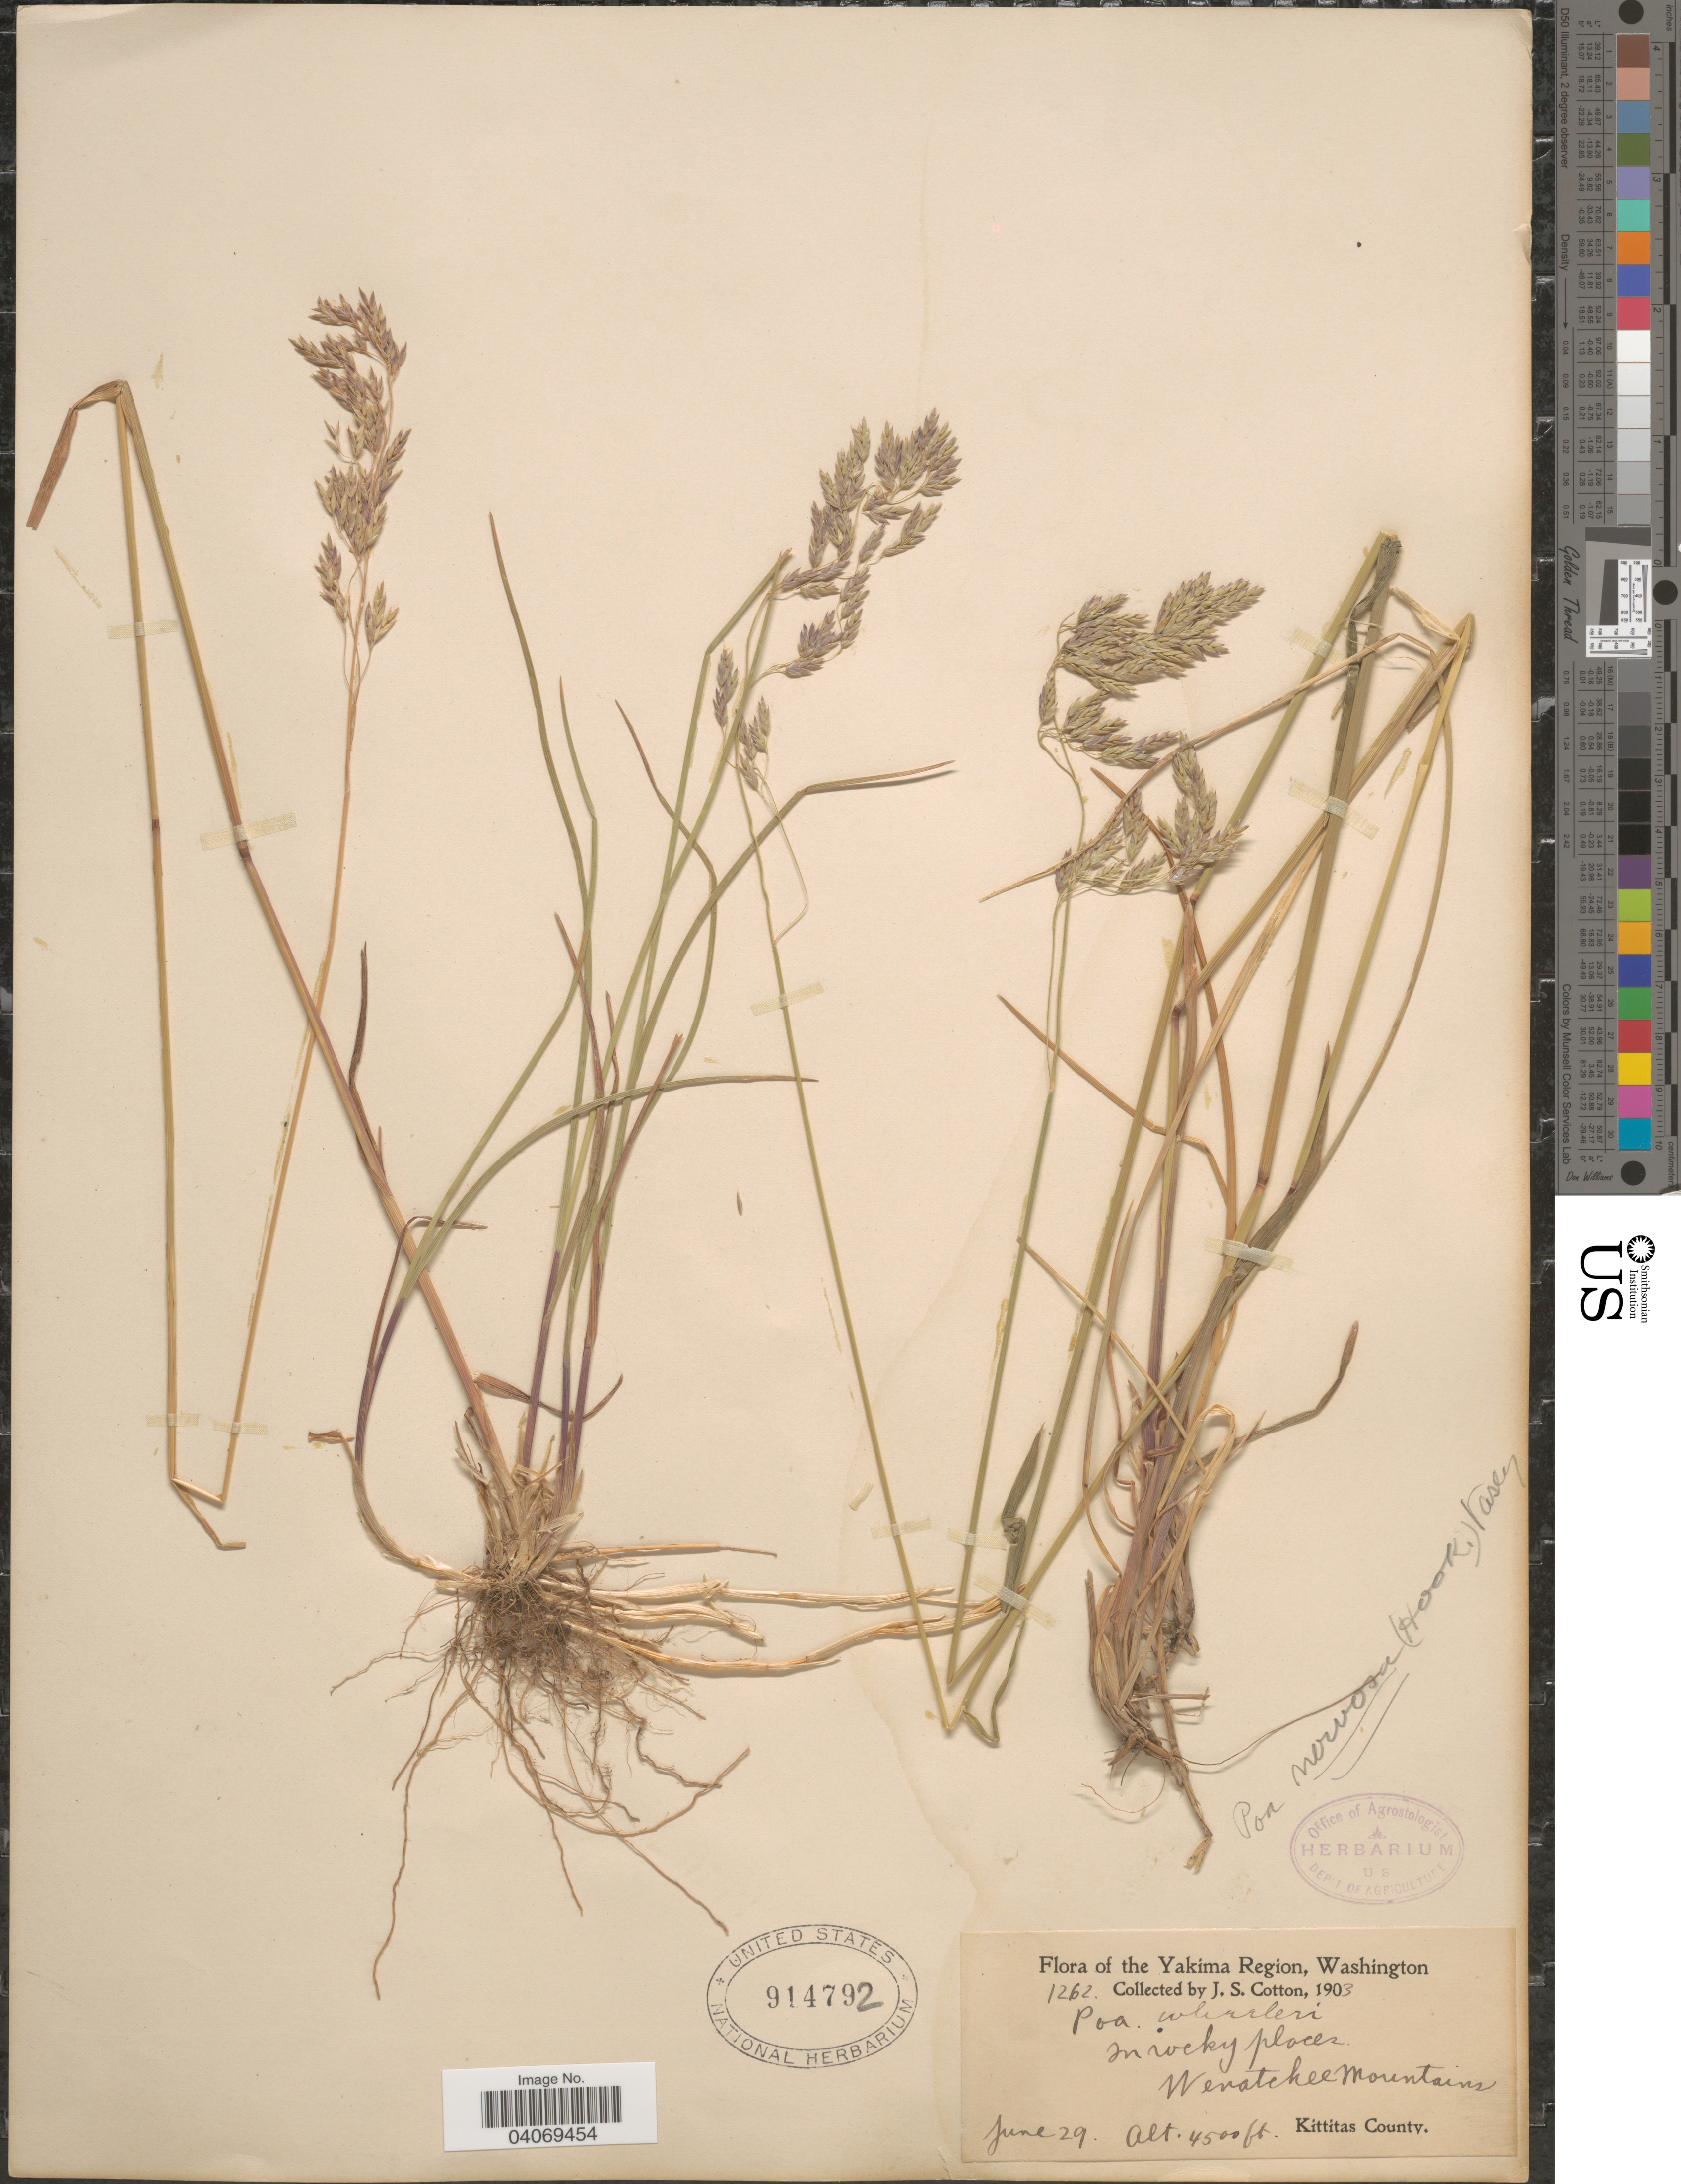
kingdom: Plantae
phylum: Tracheophyta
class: Liliopsida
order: Poales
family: Poaceae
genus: Poa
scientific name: Poa wheeleri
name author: Vasey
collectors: J. S. Cotton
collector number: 1262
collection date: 1903-06-29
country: United States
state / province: Washington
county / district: Kittitas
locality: Yakima Region. In rocky places. Wenatchee Mountains. Kittitas County.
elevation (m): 1372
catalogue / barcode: US 914792